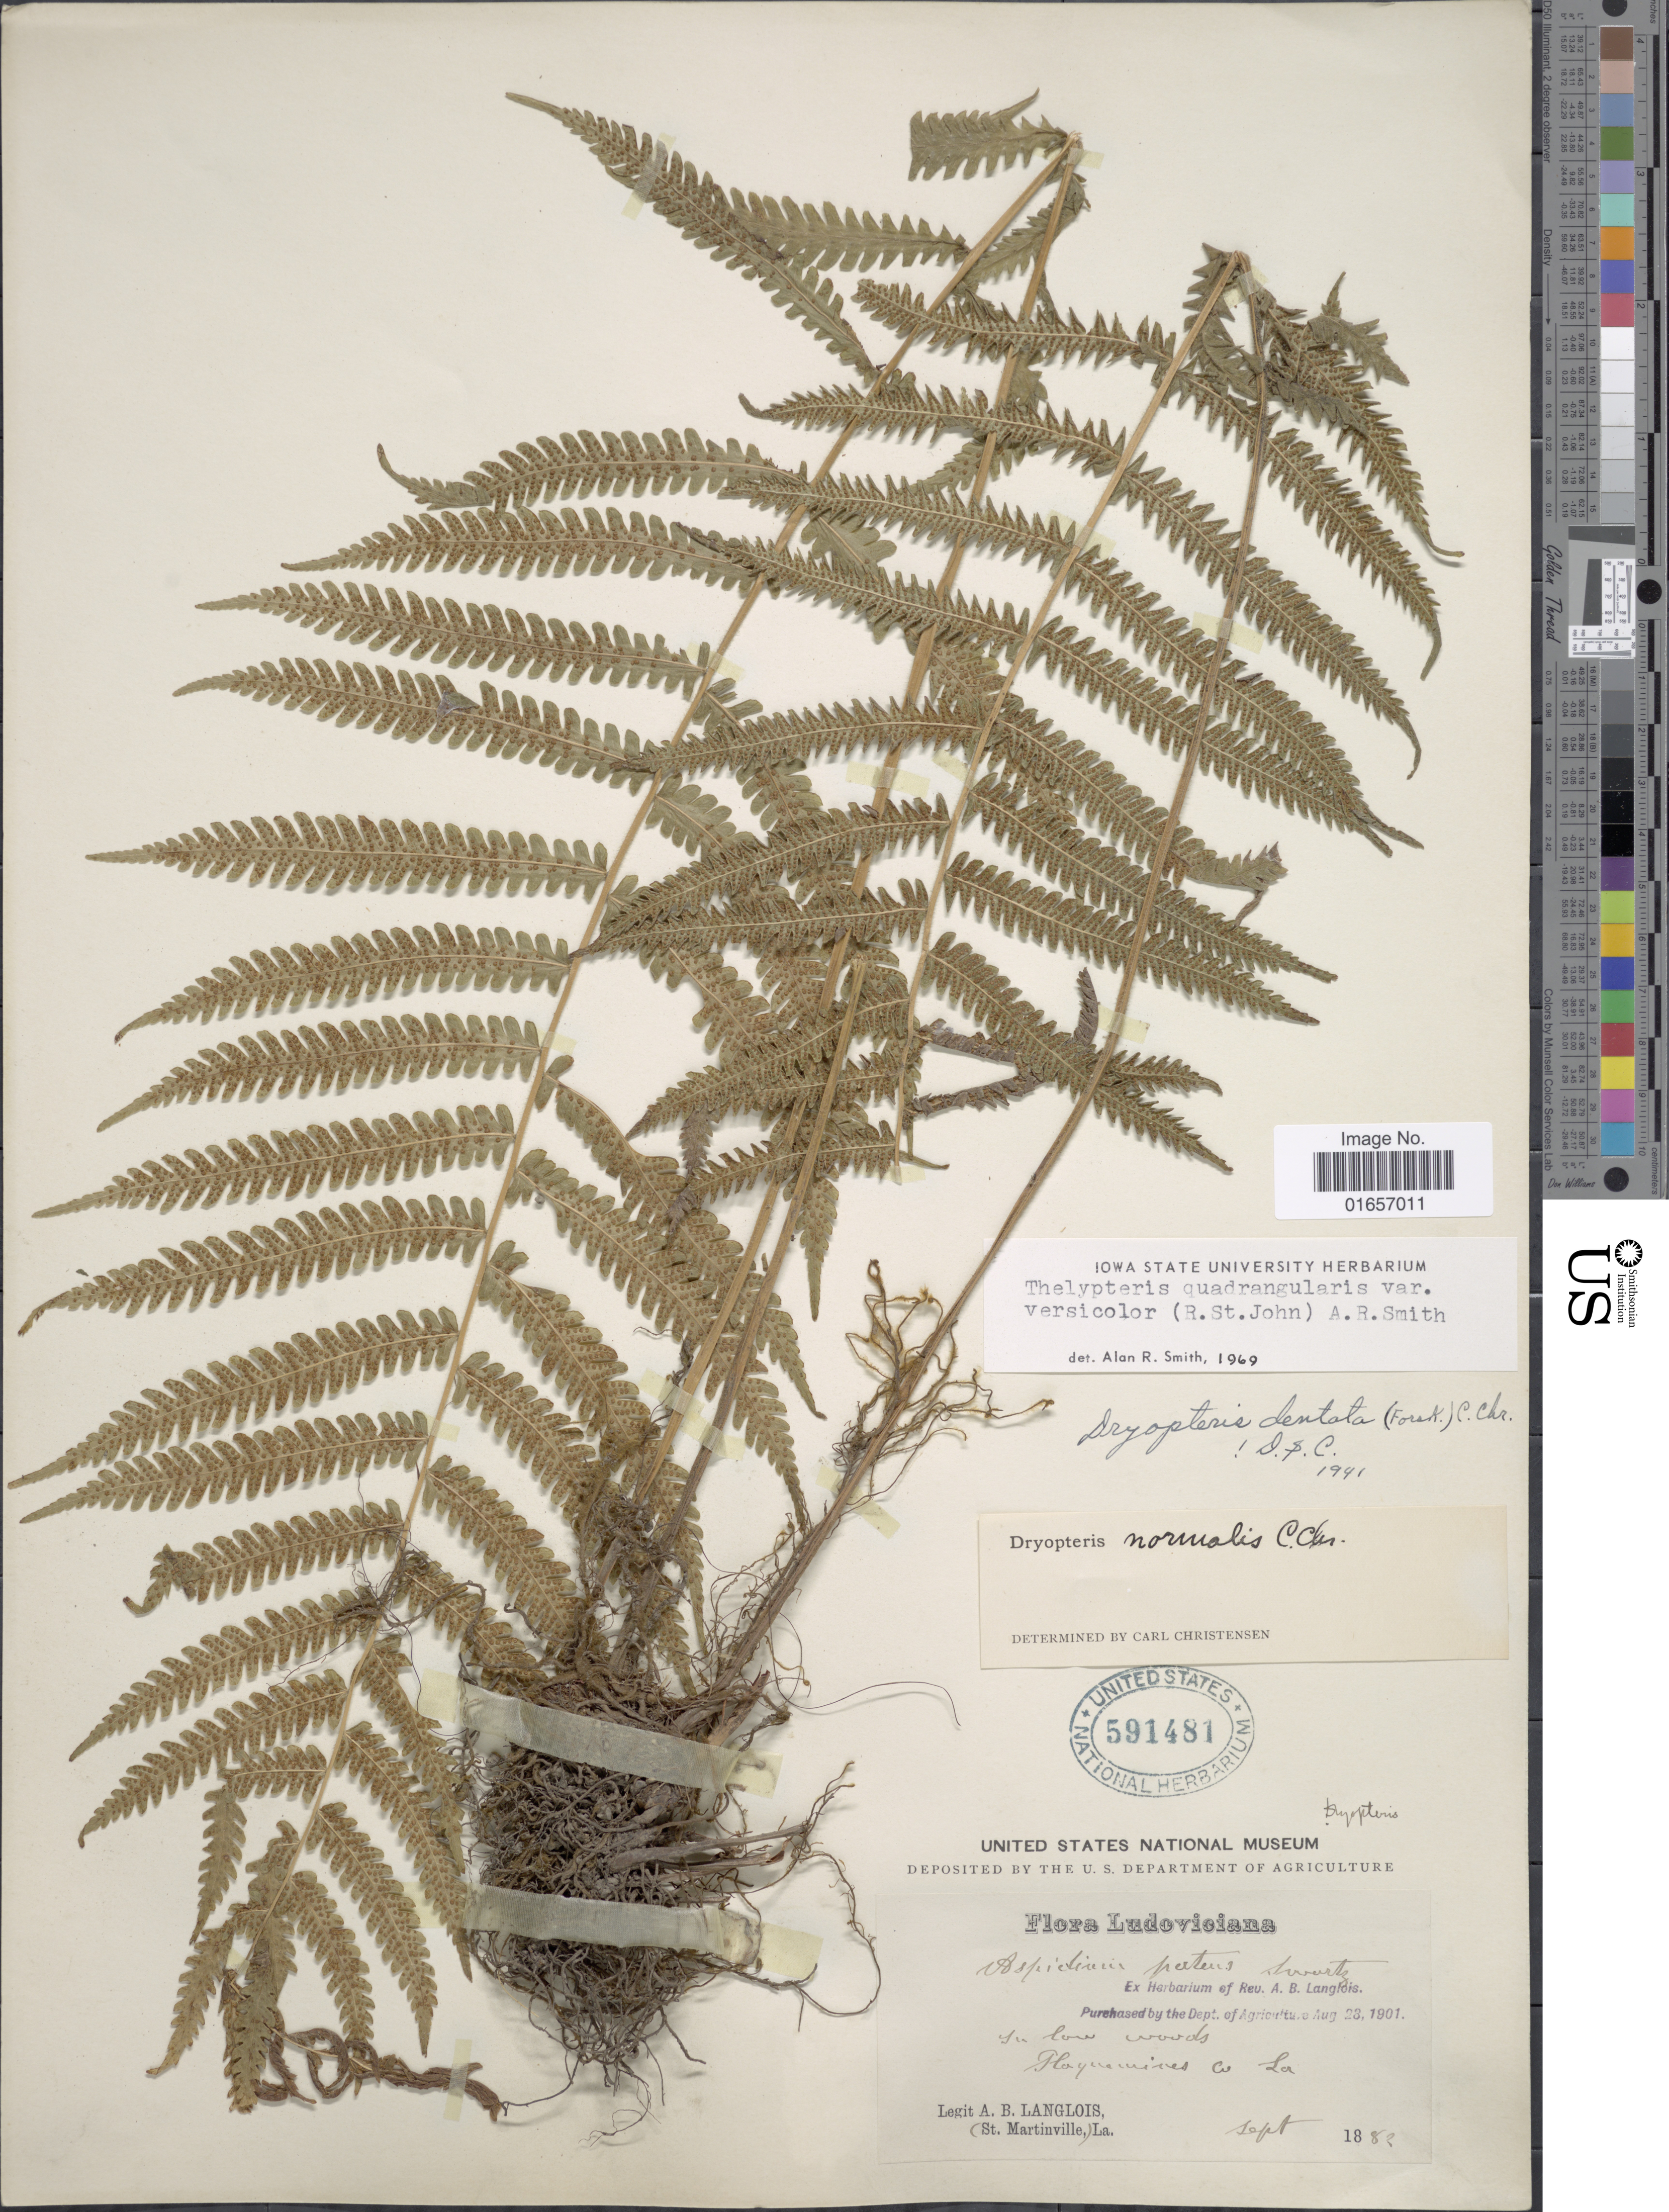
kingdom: Plantae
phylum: Tracheophyta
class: Polypodiopsida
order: Polypodiales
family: Thelypteridaceae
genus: Christella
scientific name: Christella hispidula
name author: (Decne.) Holttum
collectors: A. Langlois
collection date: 1882-09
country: United States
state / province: Louisiana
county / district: Plaquemines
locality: Plaquemines CO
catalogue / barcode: US 591481